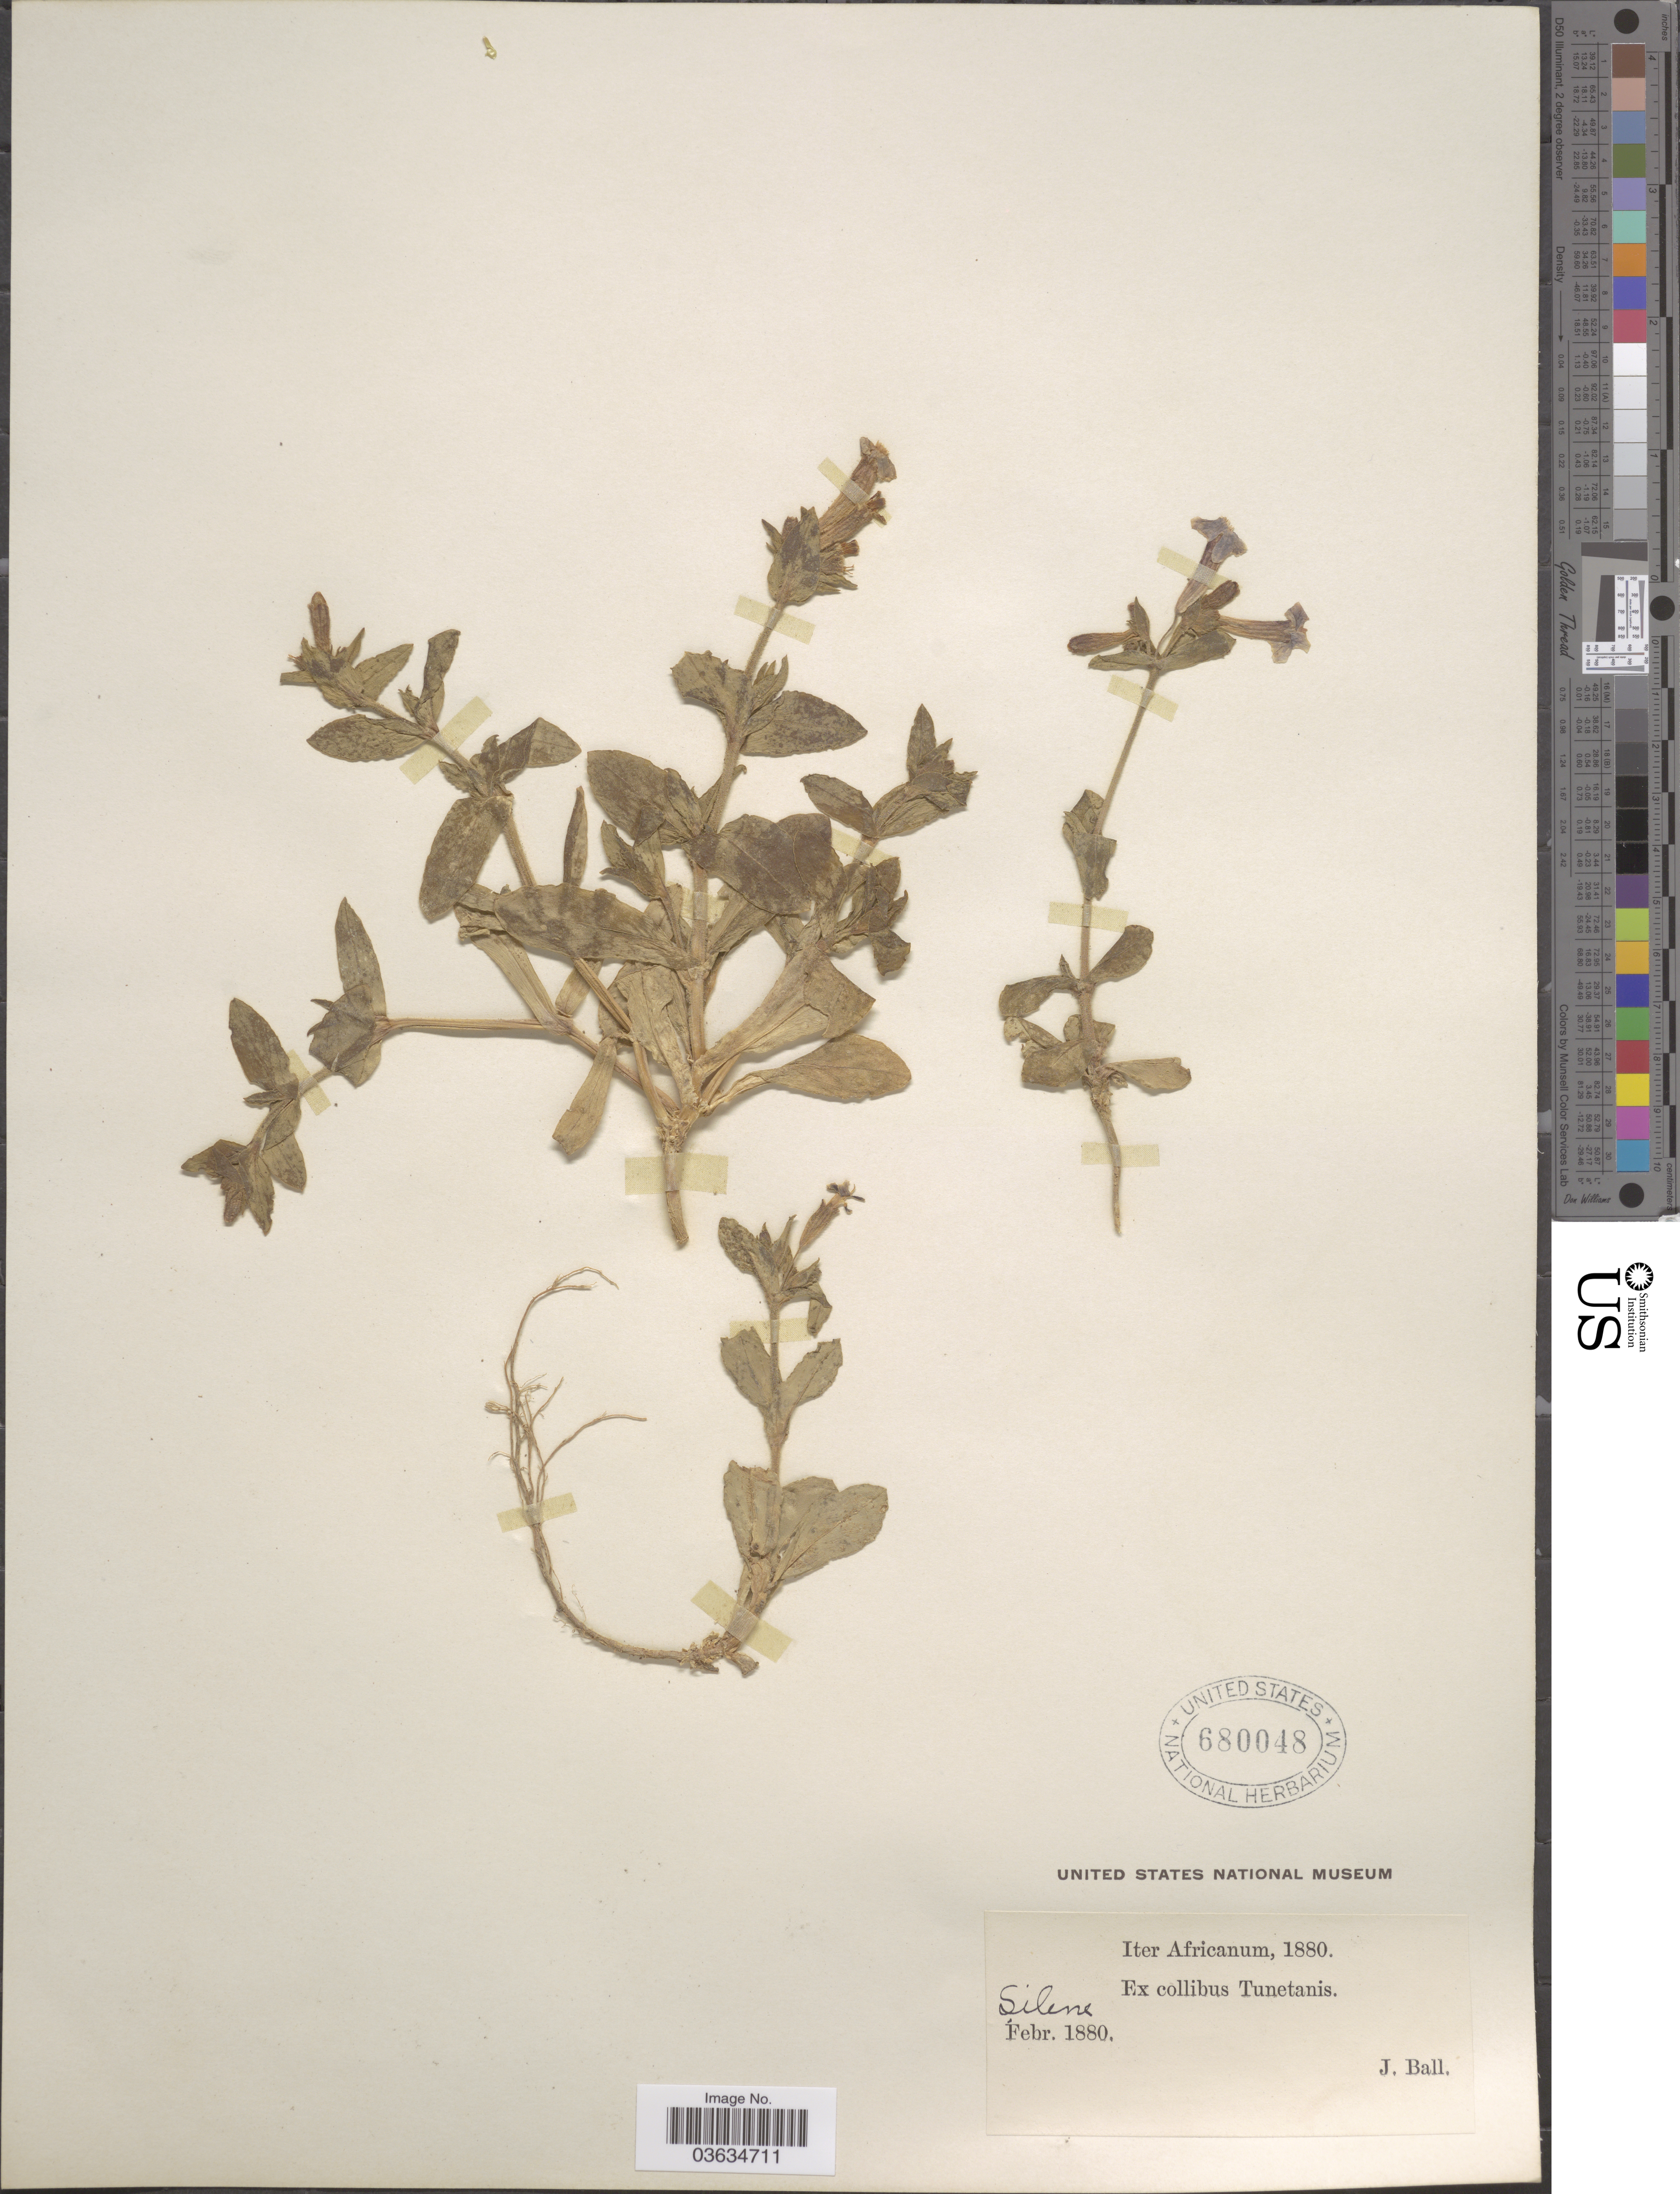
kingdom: Plantae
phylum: Tracheophyta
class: Magnoliopsida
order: Caryophyllales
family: Caryophyllaceae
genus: Silene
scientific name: Silene sp.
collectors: J. Ball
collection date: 1880-02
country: Tunisia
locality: Iter Africanum. Ex collibus Tunetanis.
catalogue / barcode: US 680048